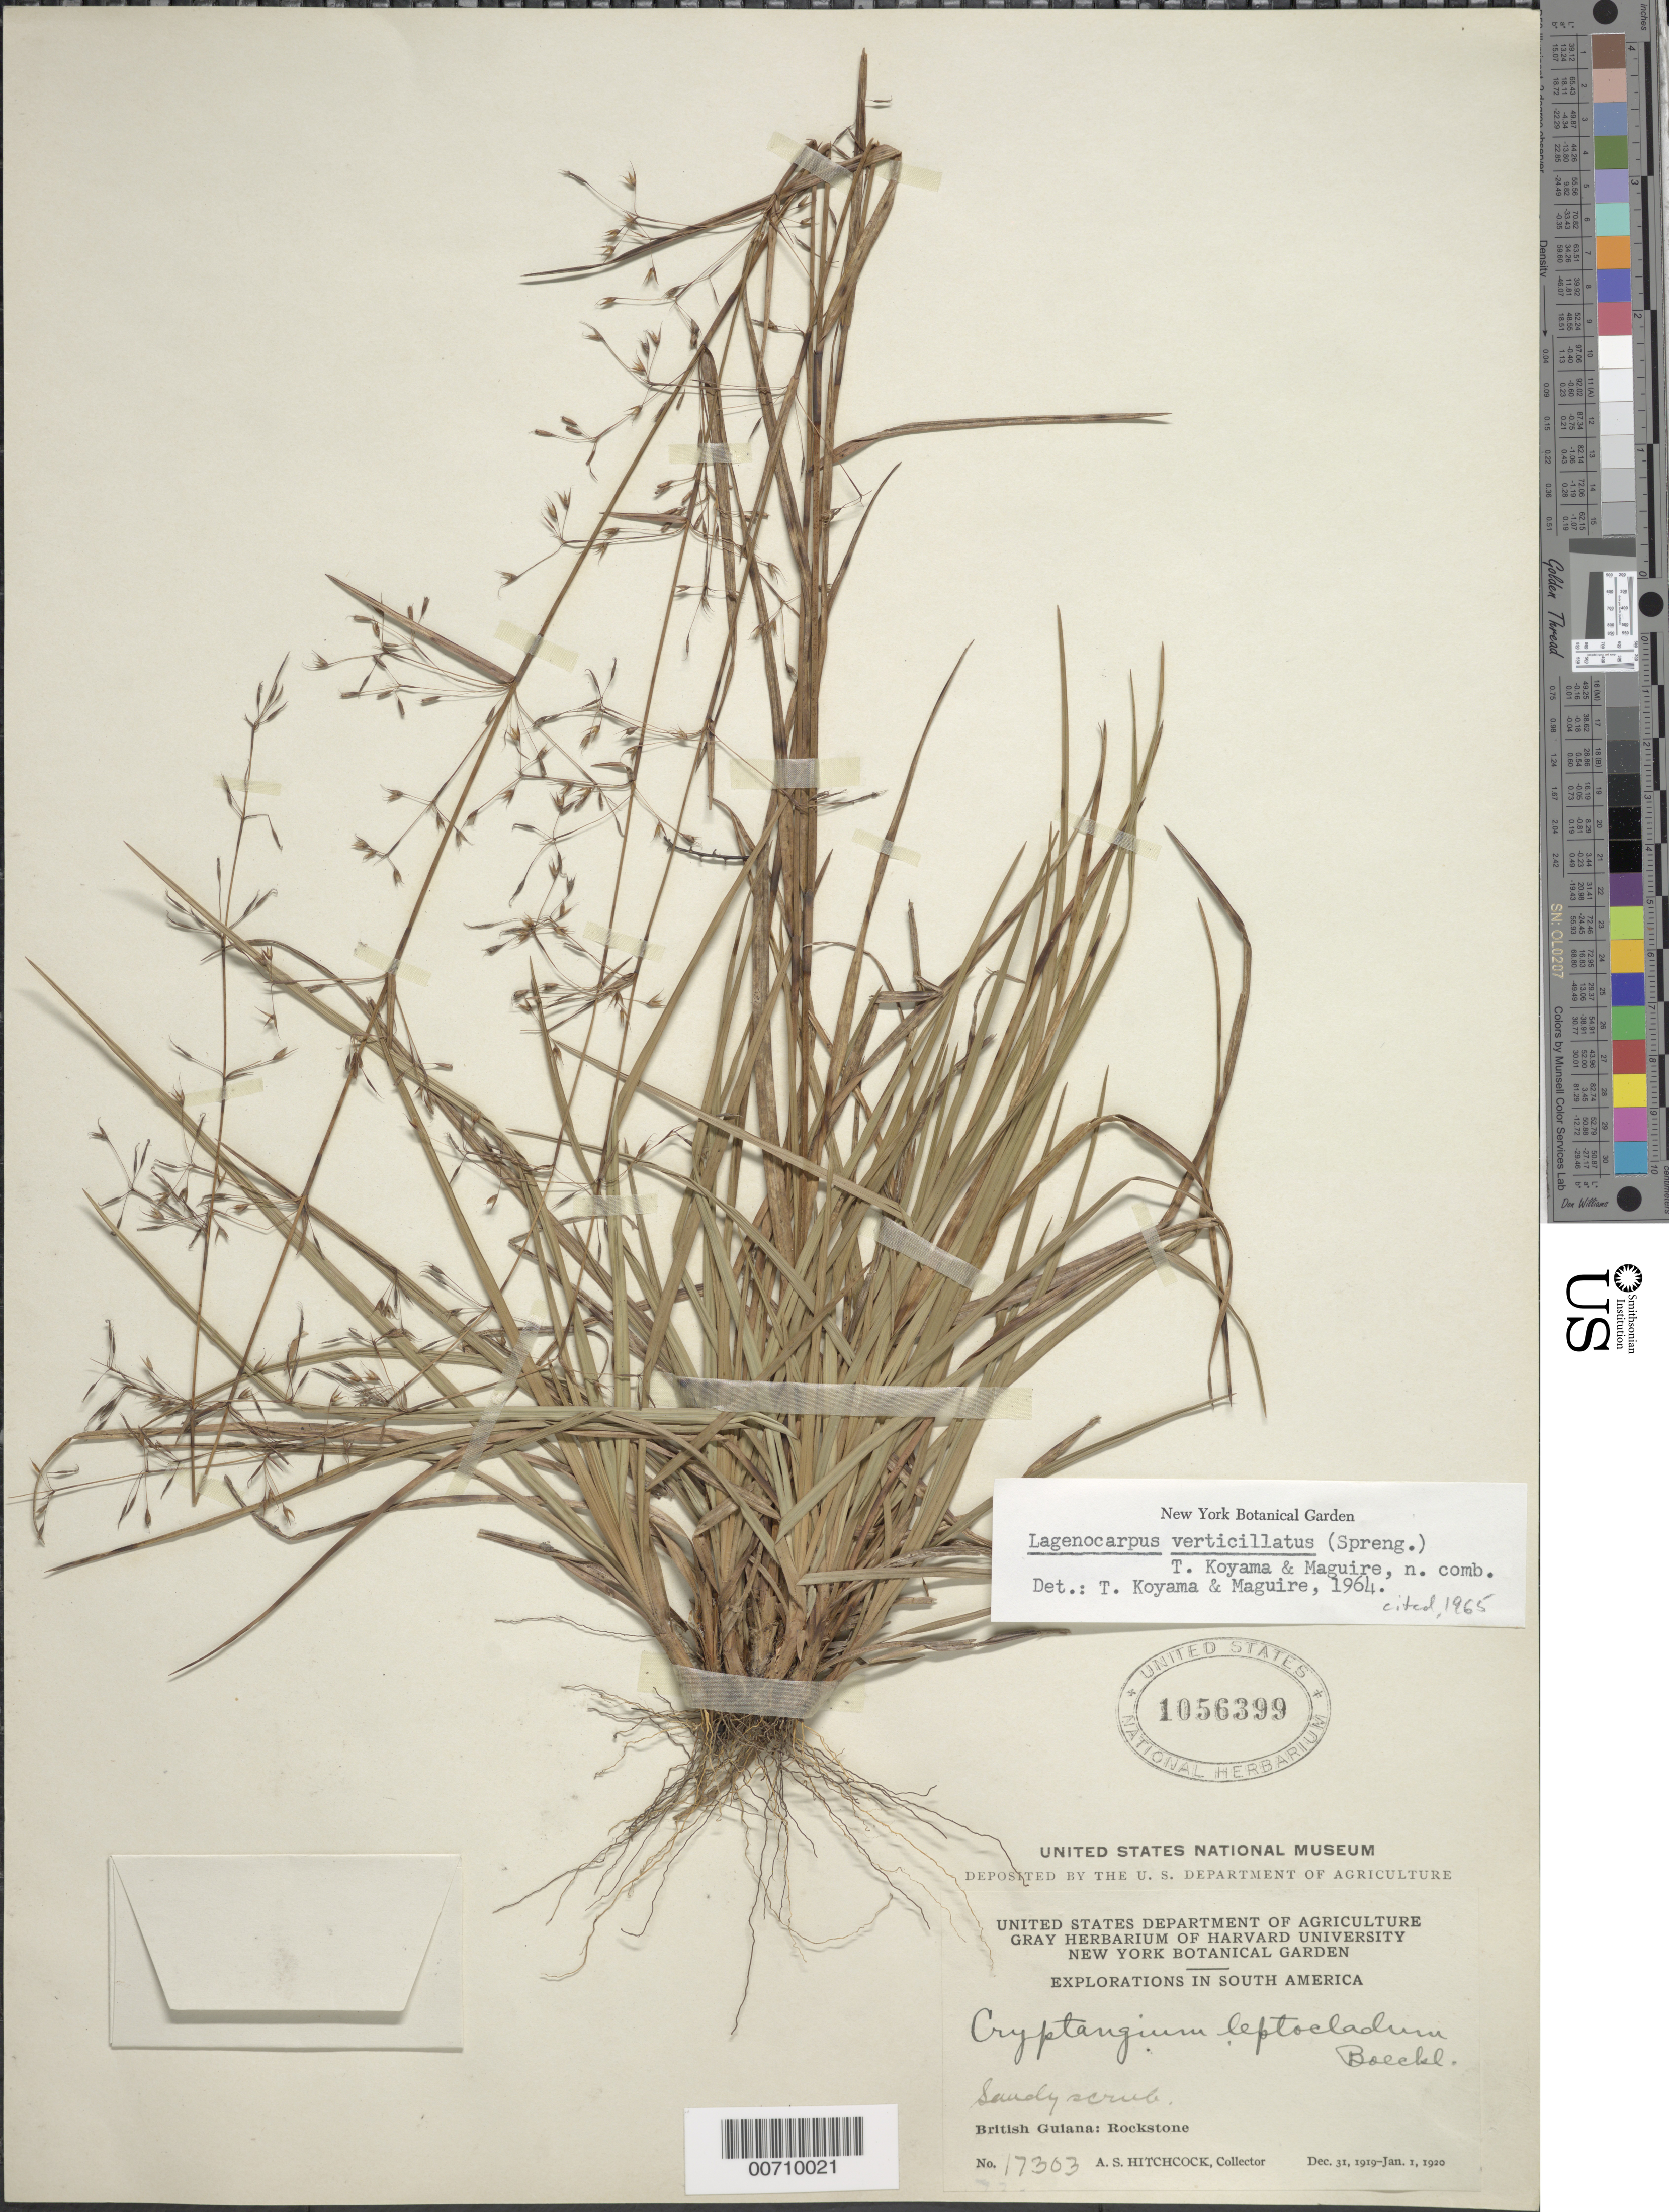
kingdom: Plantae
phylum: Tracheophyta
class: Liliopsida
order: Poales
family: Cyperaceae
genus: Cryptangium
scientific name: Cryptangium verticillatum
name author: (Spreng.) Vitta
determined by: Strong, Mark T., (BOT), Smithsonian Institution - National Museum of Natural History (UNITED STATES)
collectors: A. S. Hitchcock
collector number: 17303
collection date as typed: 31-Dec-19 to 1-Jan-20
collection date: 1919-12-31/1920-01-01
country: Guyana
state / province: U. Demerara-Berbice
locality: Rockstone, on the Essequibo River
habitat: Sandy scrub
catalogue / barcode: US 1056399